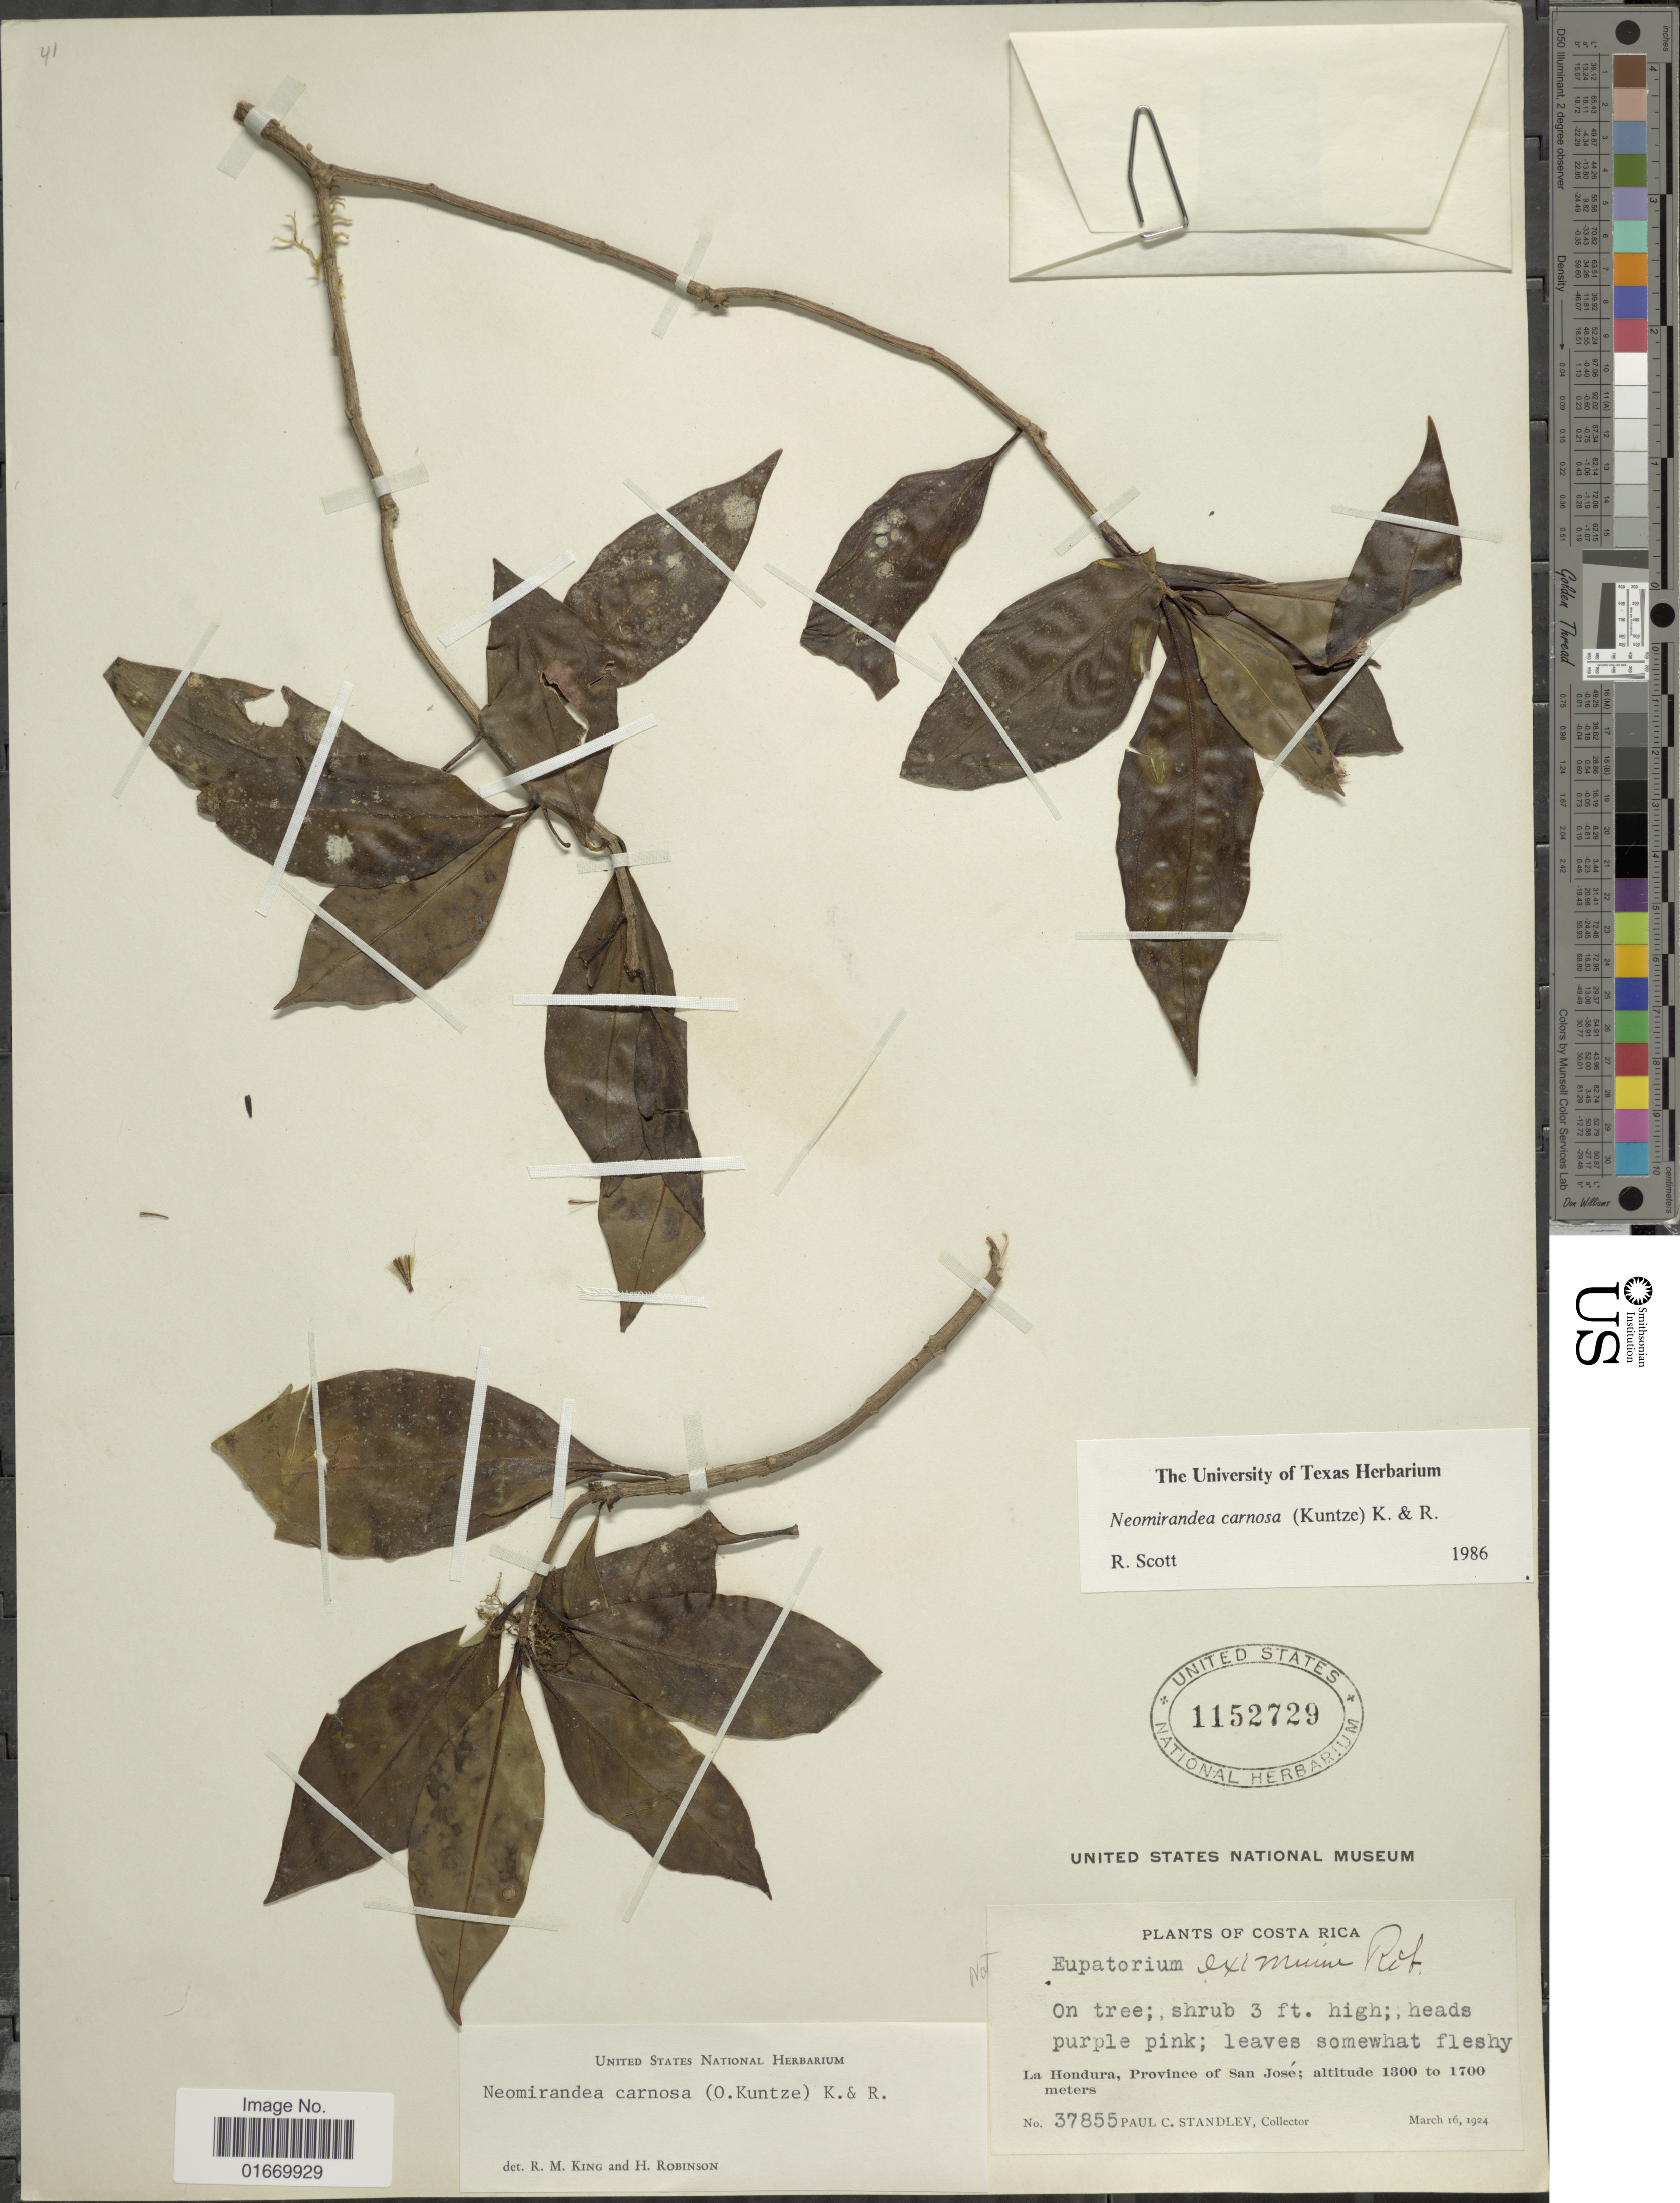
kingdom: Plantae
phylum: Tracheophyta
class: Magnoliopsida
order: Asterales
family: Asteraceae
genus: Neomirandea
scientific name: Neomirandea carnosa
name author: (Kuntze) R.M. King & H. Rob.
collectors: P. C. Standley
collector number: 37855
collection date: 1924-03-16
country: Costa Rica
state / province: San José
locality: La Hondura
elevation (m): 1300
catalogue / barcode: US 1152729